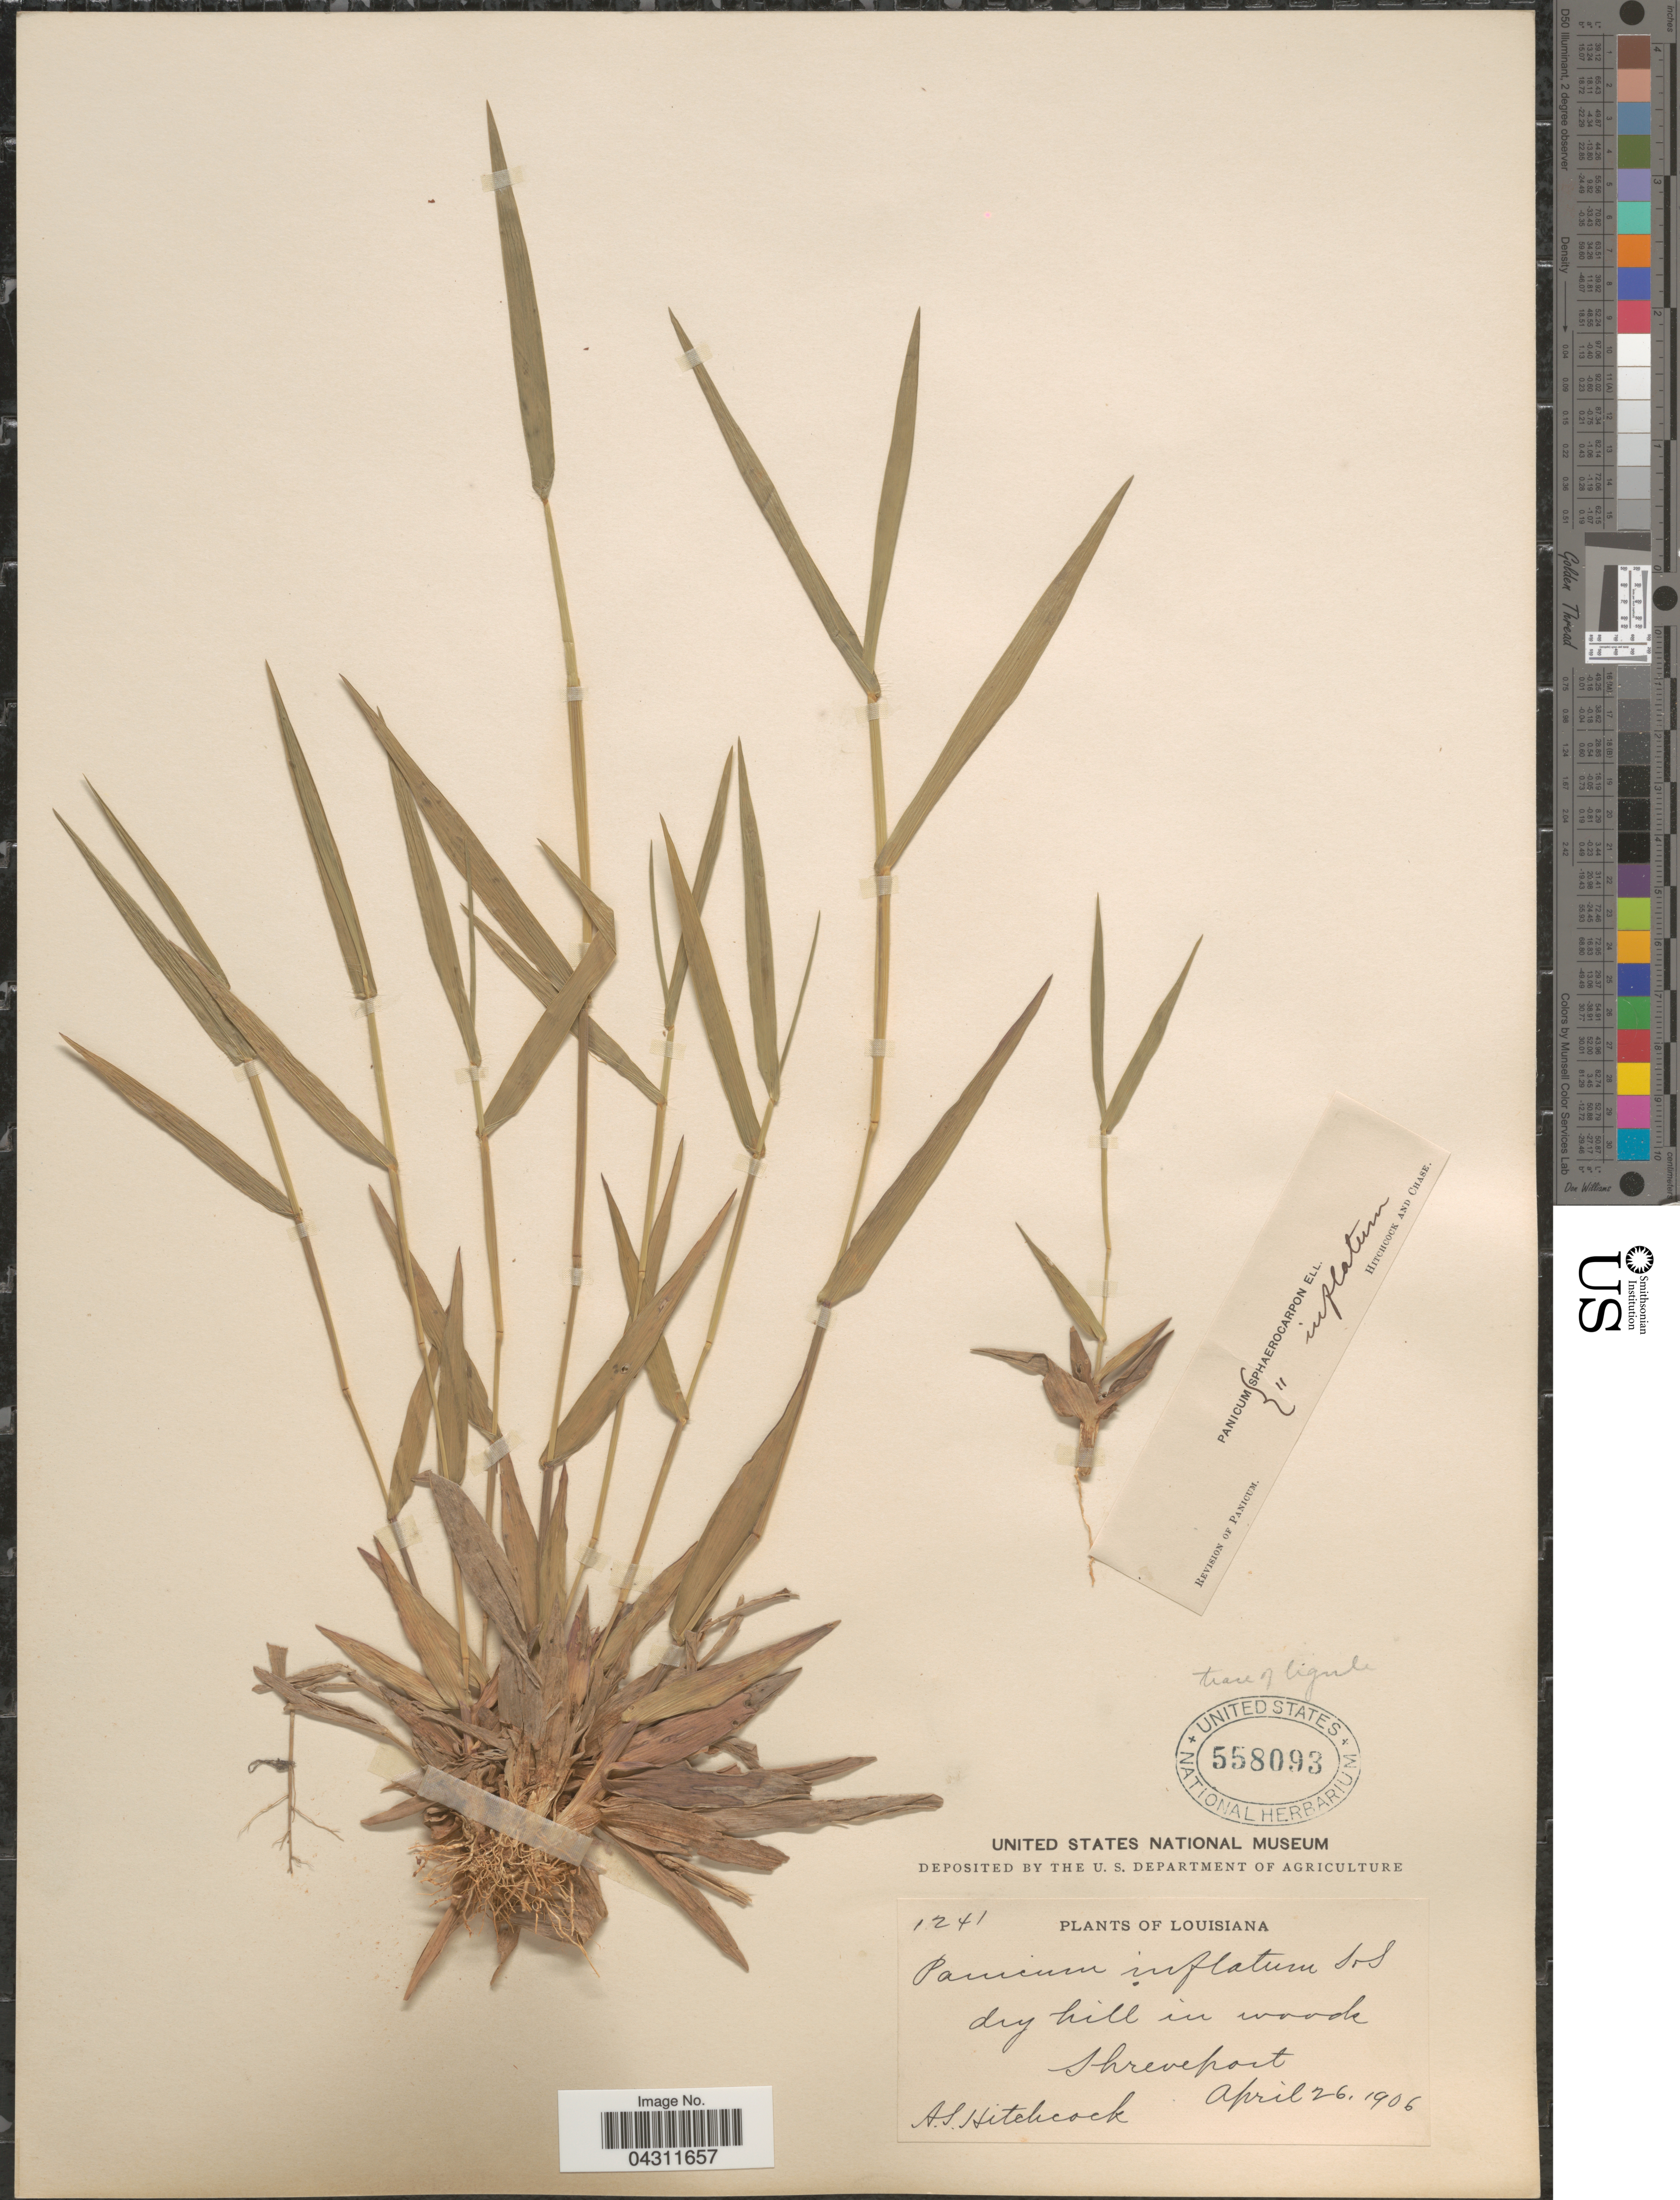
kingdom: Plantae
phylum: Tracheophyta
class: Liliopsida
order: Poales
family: Poaceae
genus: Dichanthelium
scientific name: Dichanthelium strigosum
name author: (Muhl. ex Elliott) Freckmann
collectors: A. S. Hitchcock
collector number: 1241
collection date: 1906-04-26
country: United States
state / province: Louisiana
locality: Dry hill in woods Shreveport.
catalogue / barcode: US 558093